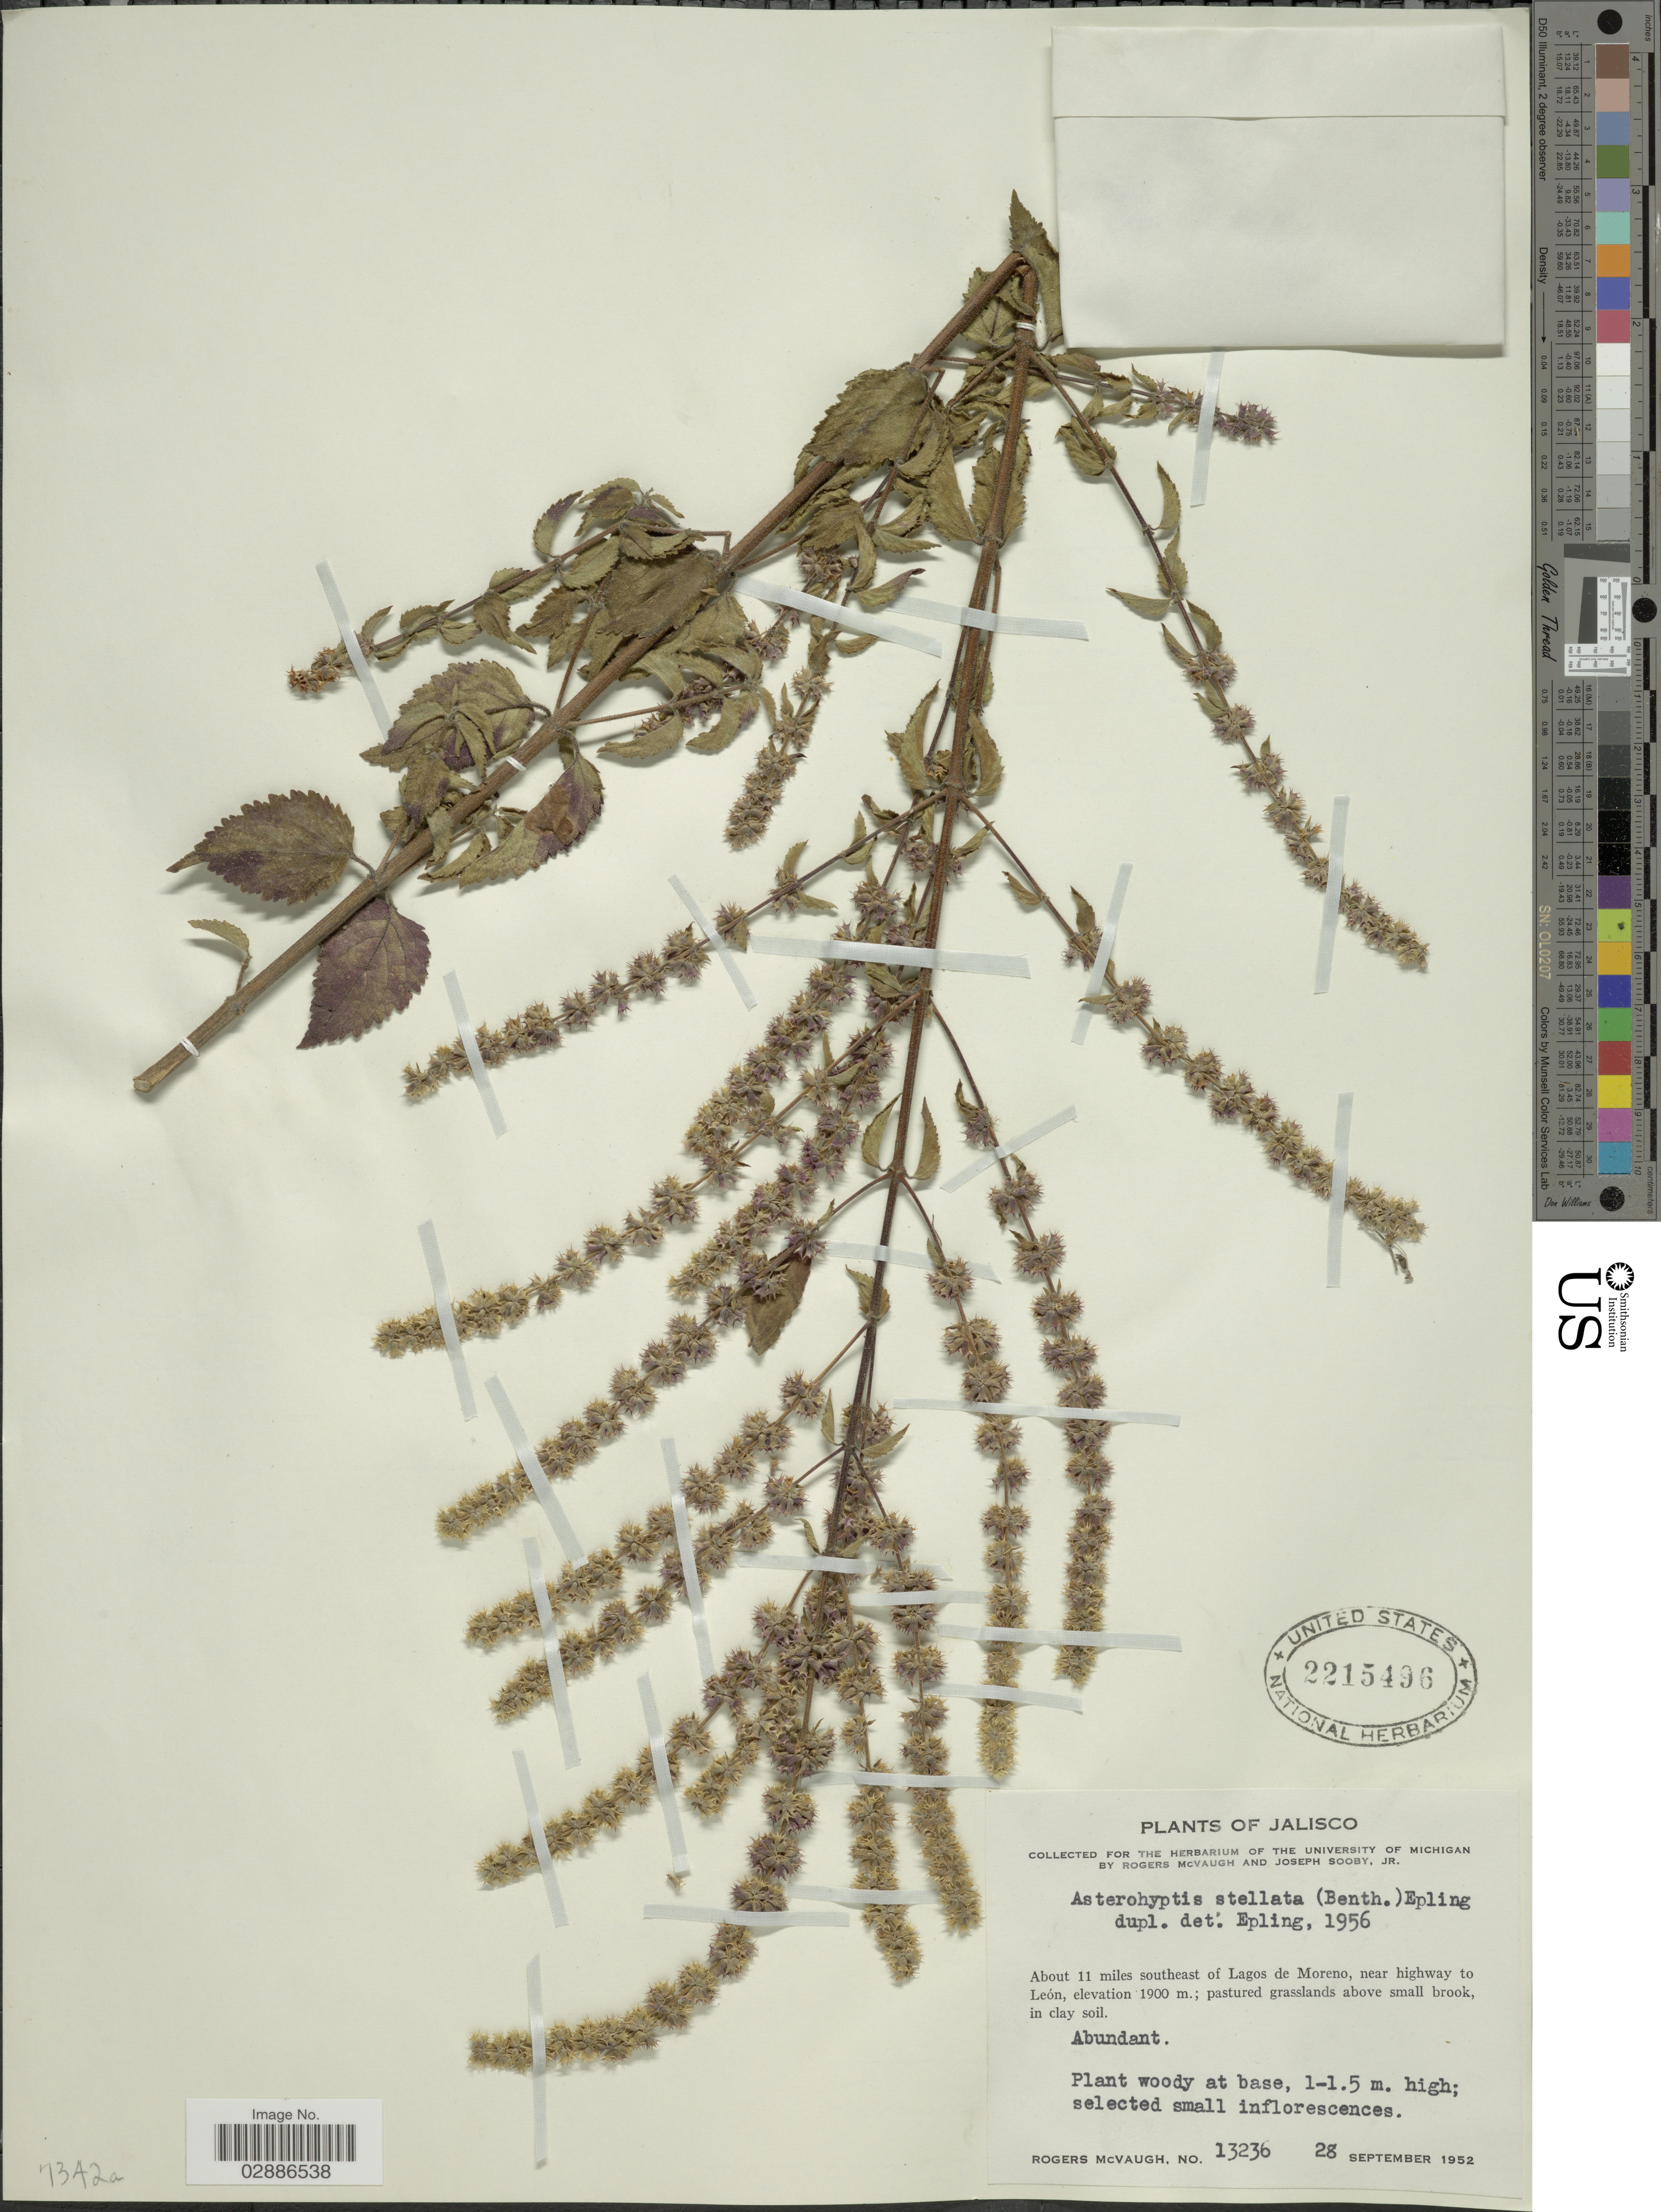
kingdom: Plantae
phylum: Tracheophyta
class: Magnoliopsida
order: Lamiales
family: Lamiaceae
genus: Asterohyptis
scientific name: Asterohyptis stellulata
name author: (Benth.) Epling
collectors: R. McVaugh & J. Sooby Jr.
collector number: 13236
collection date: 1952-09-28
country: Mexico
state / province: Jalisco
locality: About 11 miles southeasy of Lagos de Moreno, near highway to León.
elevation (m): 1900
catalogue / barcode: US 2215496